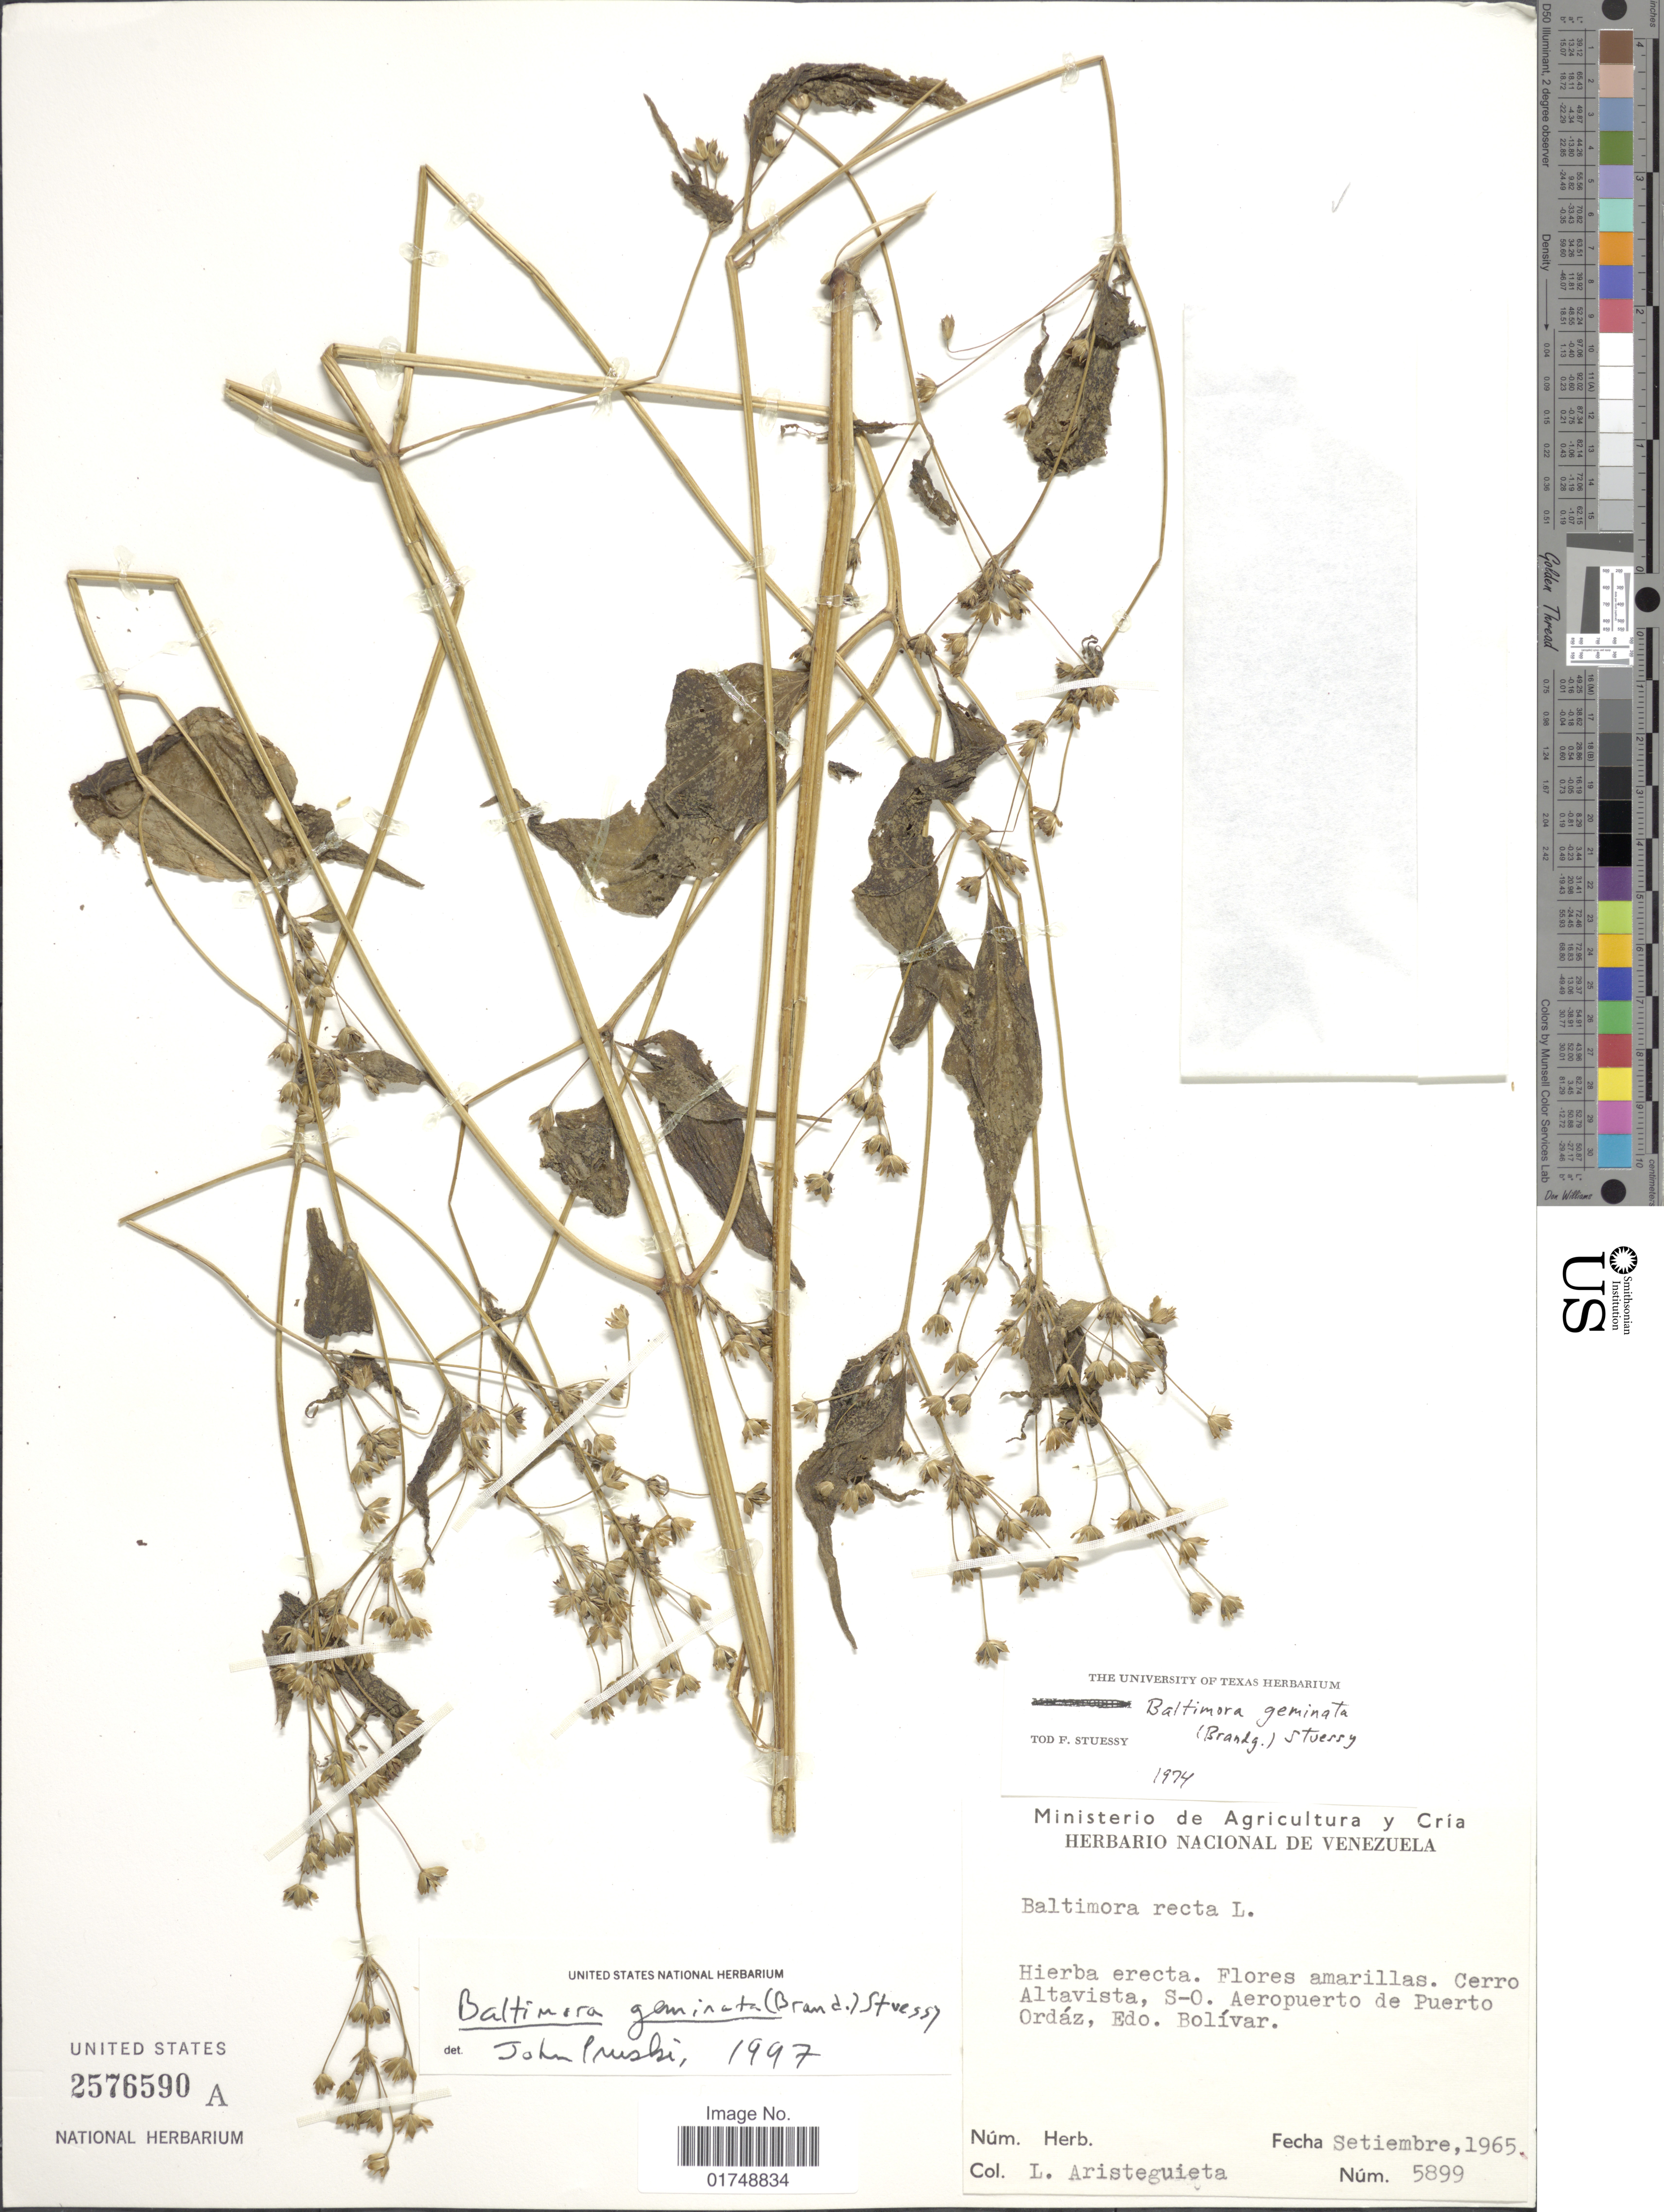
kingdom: Plantae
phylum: Tracheophyta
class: Magnoliopsida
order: Asterales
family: Asteraceae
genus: Baltimora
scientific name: Baltimora geminata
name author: (Brandegee) Stuessy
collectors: L. Aristeguieta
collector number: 5899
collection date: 1965-09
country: Venezuela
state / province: Bolivar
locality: Cerro Altavista, S-O. Aeropuerto de Puerto Ordaz, Bolivar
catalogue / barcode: US 2576590A